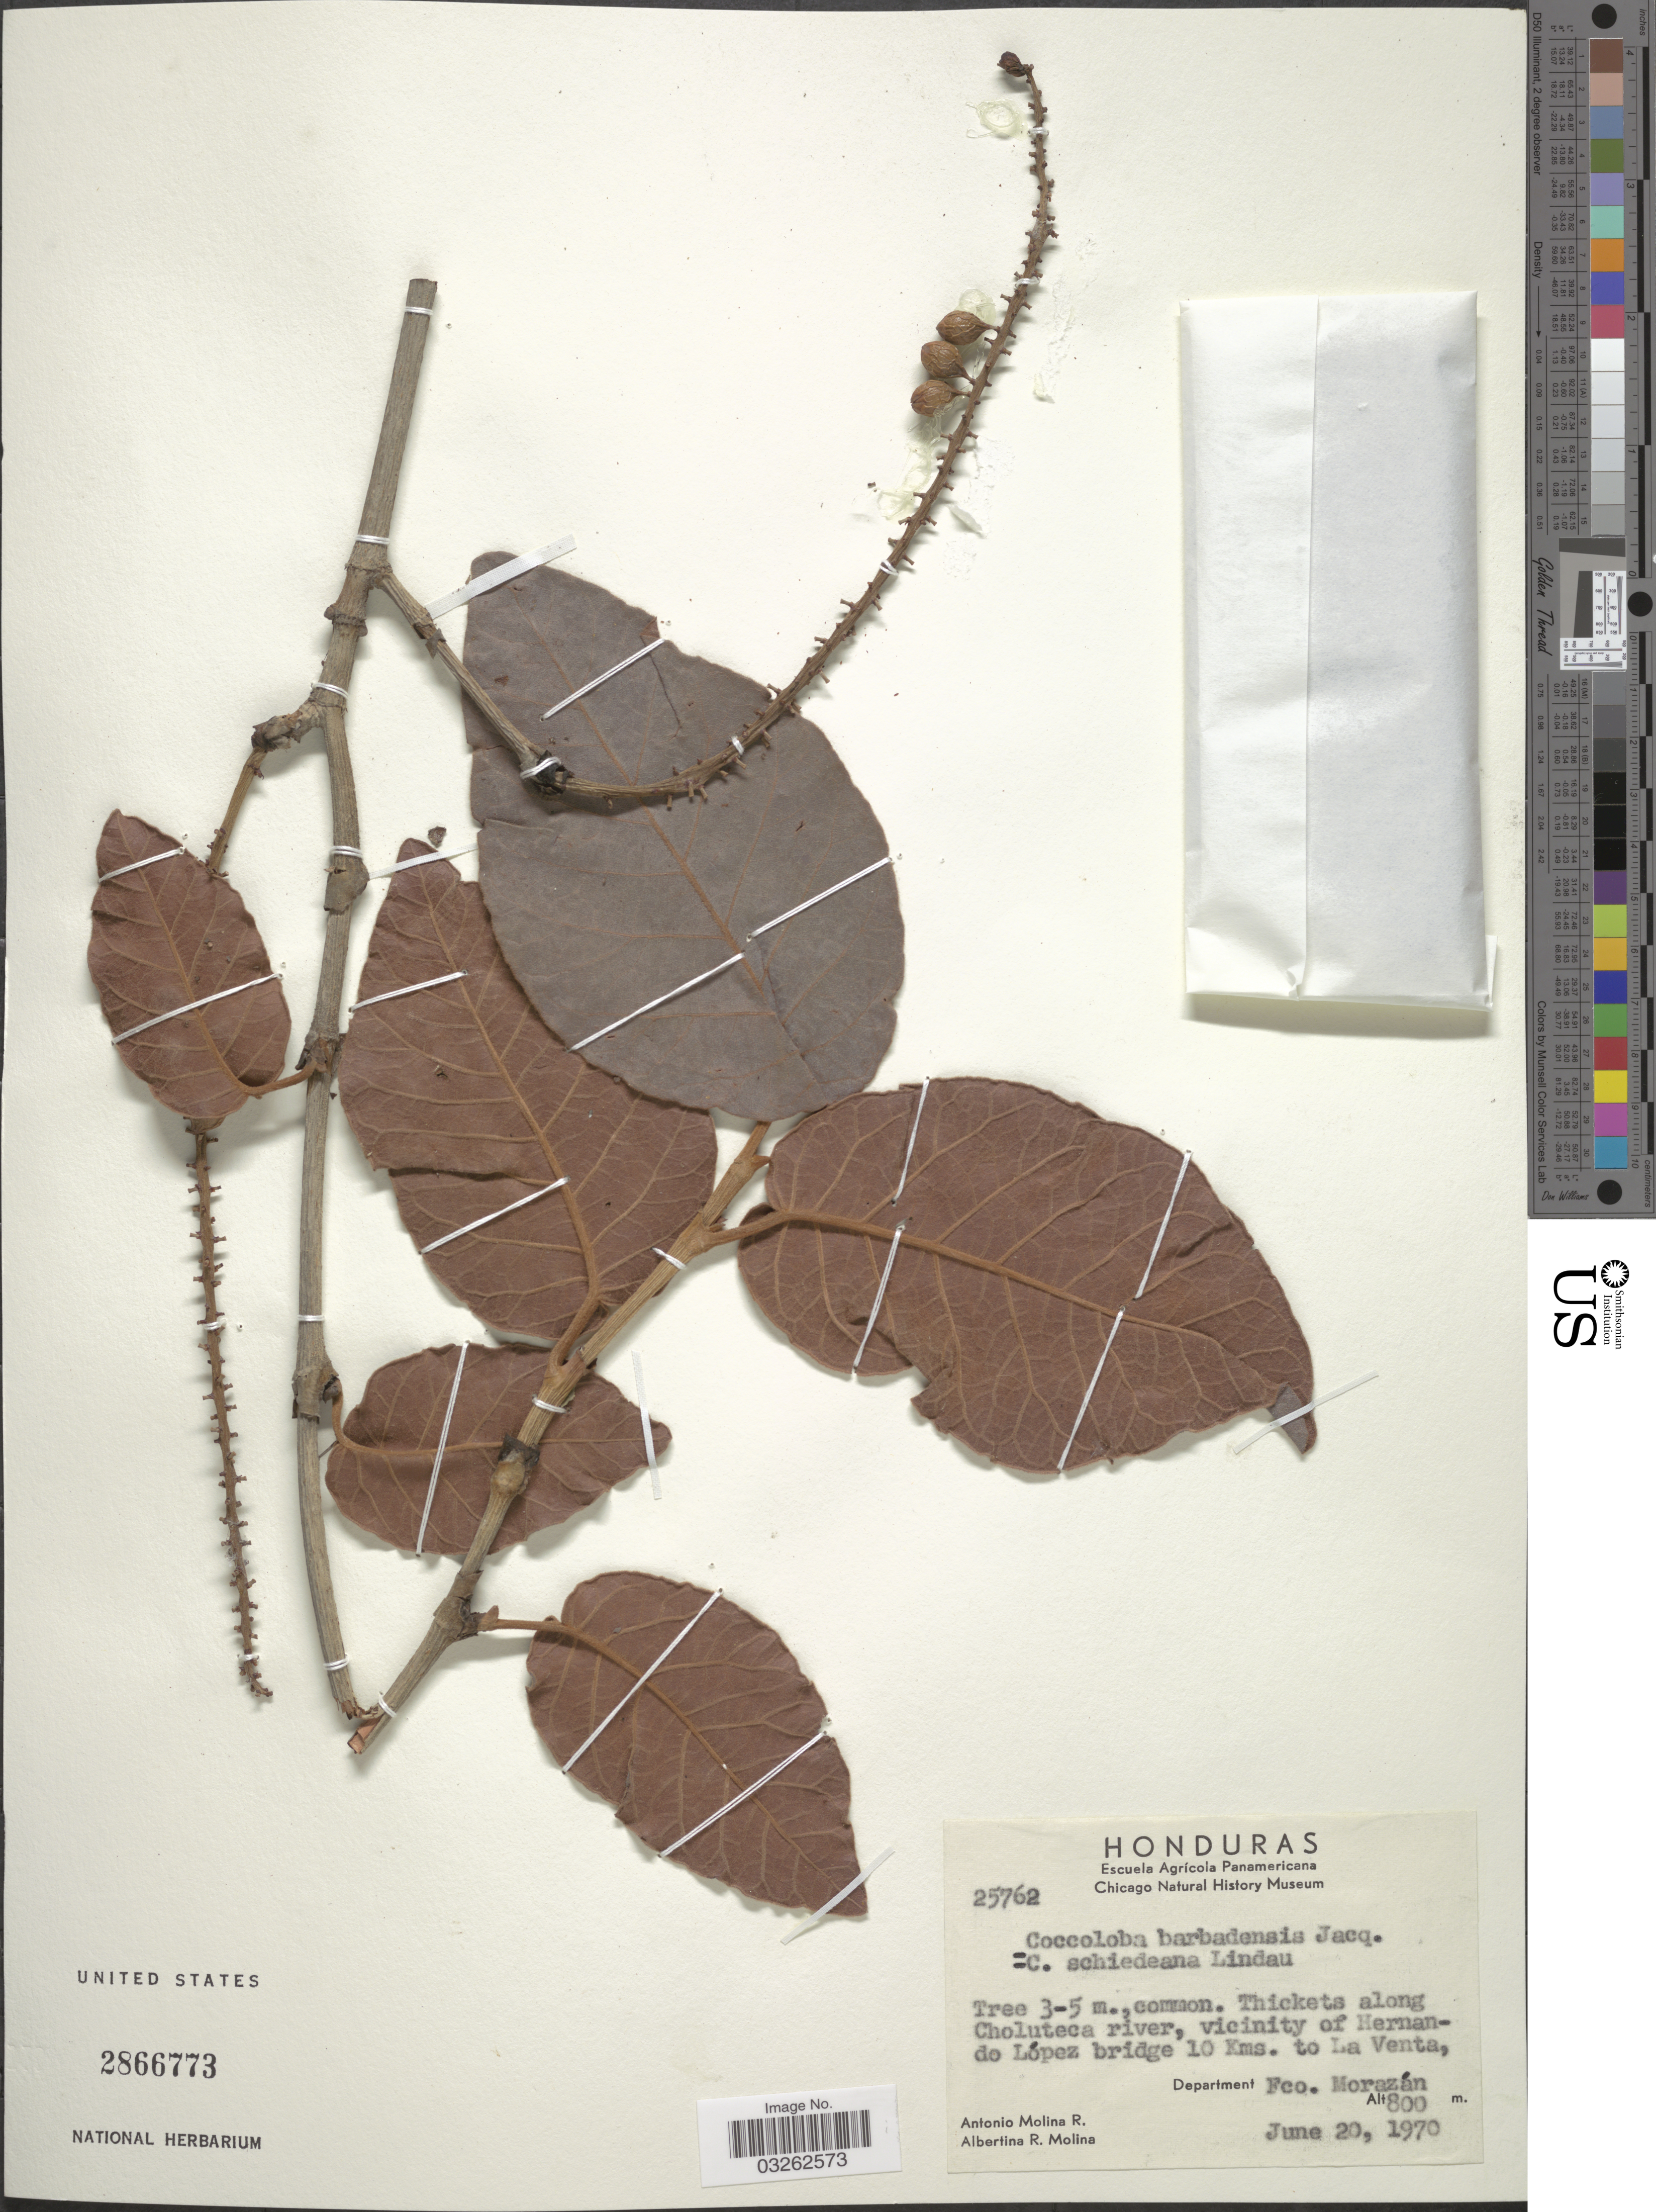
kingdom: Plantae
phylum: Tracheophyta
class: Magnoliopsida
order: Caryophyllales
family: Polygonaceae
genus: Coccoloba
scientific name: Coccoloba barbadensis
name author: Jacq.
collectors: A. Molina R. & A. R. Molina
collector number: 25762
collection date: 1970-06-20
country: Honduras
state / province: Fco. Morazán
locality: Thickets along Choluteca river, vicinity of Hernando López bridge 10 Kms. to La Venta, Department Fco. Morazán.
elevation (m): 800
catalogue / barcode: US 2866773